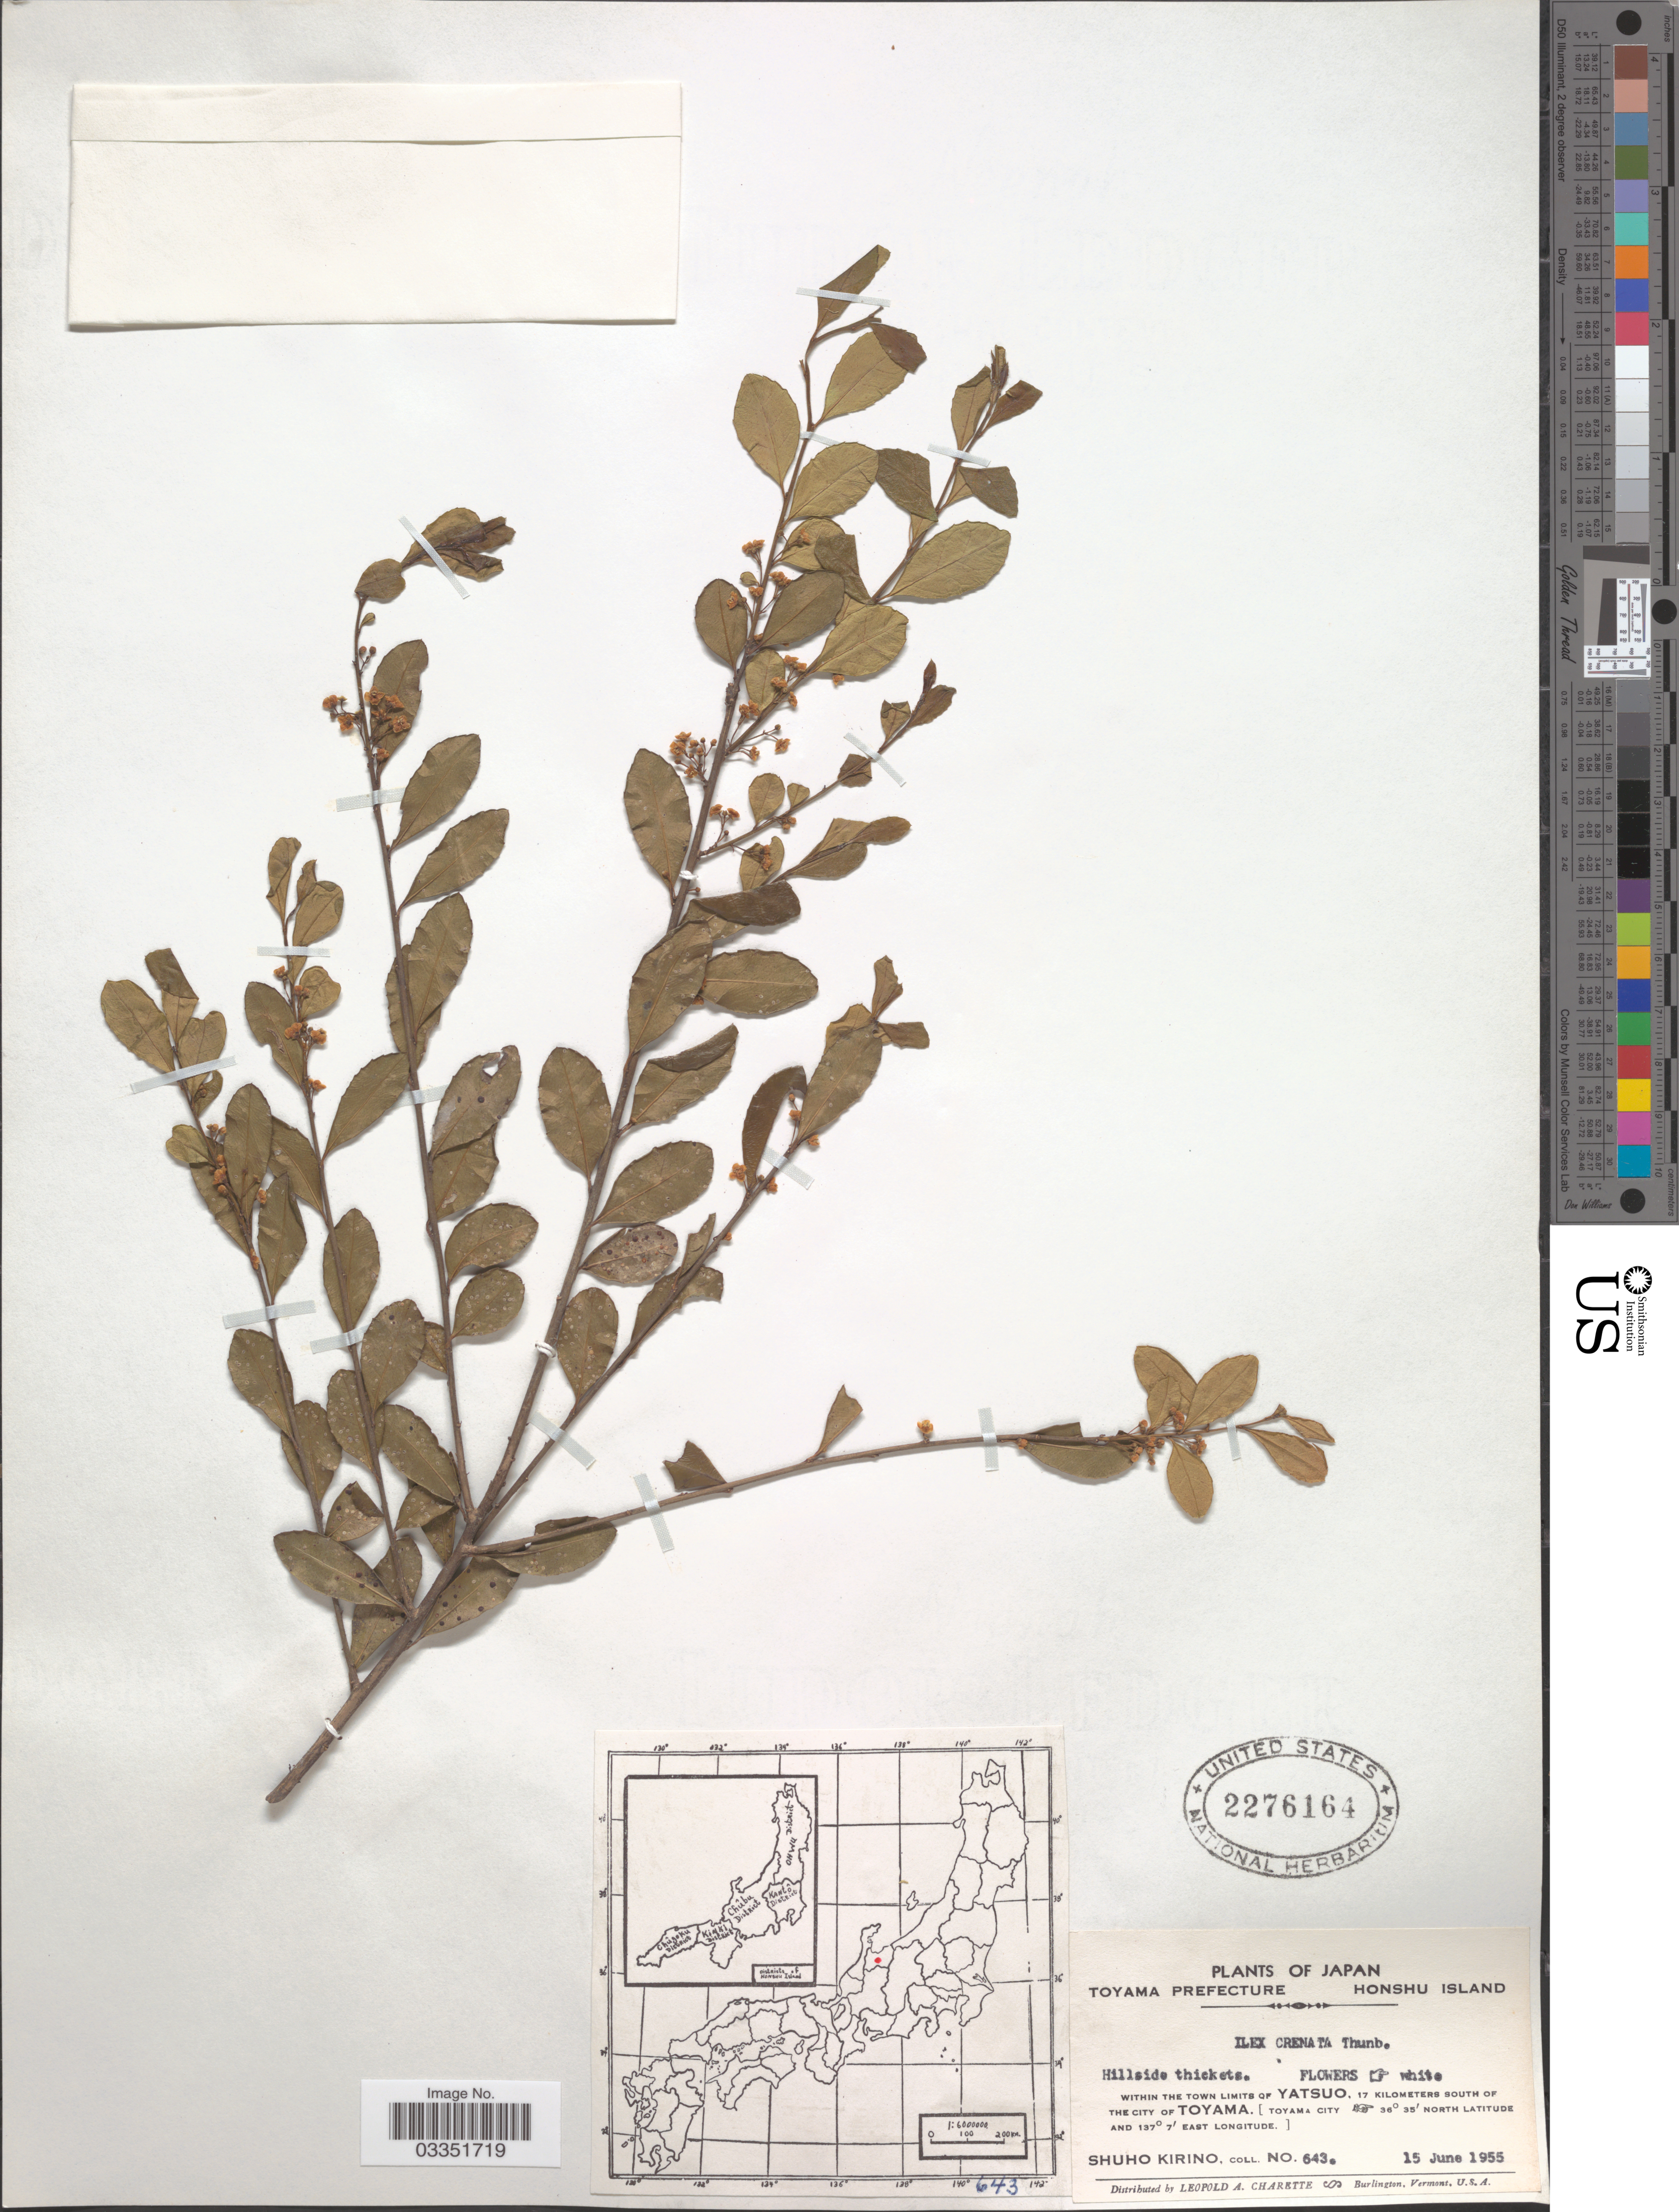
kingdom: Plantae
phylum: Tracheophyta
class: Magnoliopsida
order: Aquifoliales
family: Aquifoliaceae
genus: Ilex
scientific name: Ilex crenata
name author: Thunb.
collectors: K. Shuho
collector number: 643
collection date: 1955-06-15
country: Japan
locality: Toyama Prefecture. Honshu Island. Within the town limits of Yatsuo, 17 kilometers south of the city of Toyama.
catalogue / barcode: US 2276164